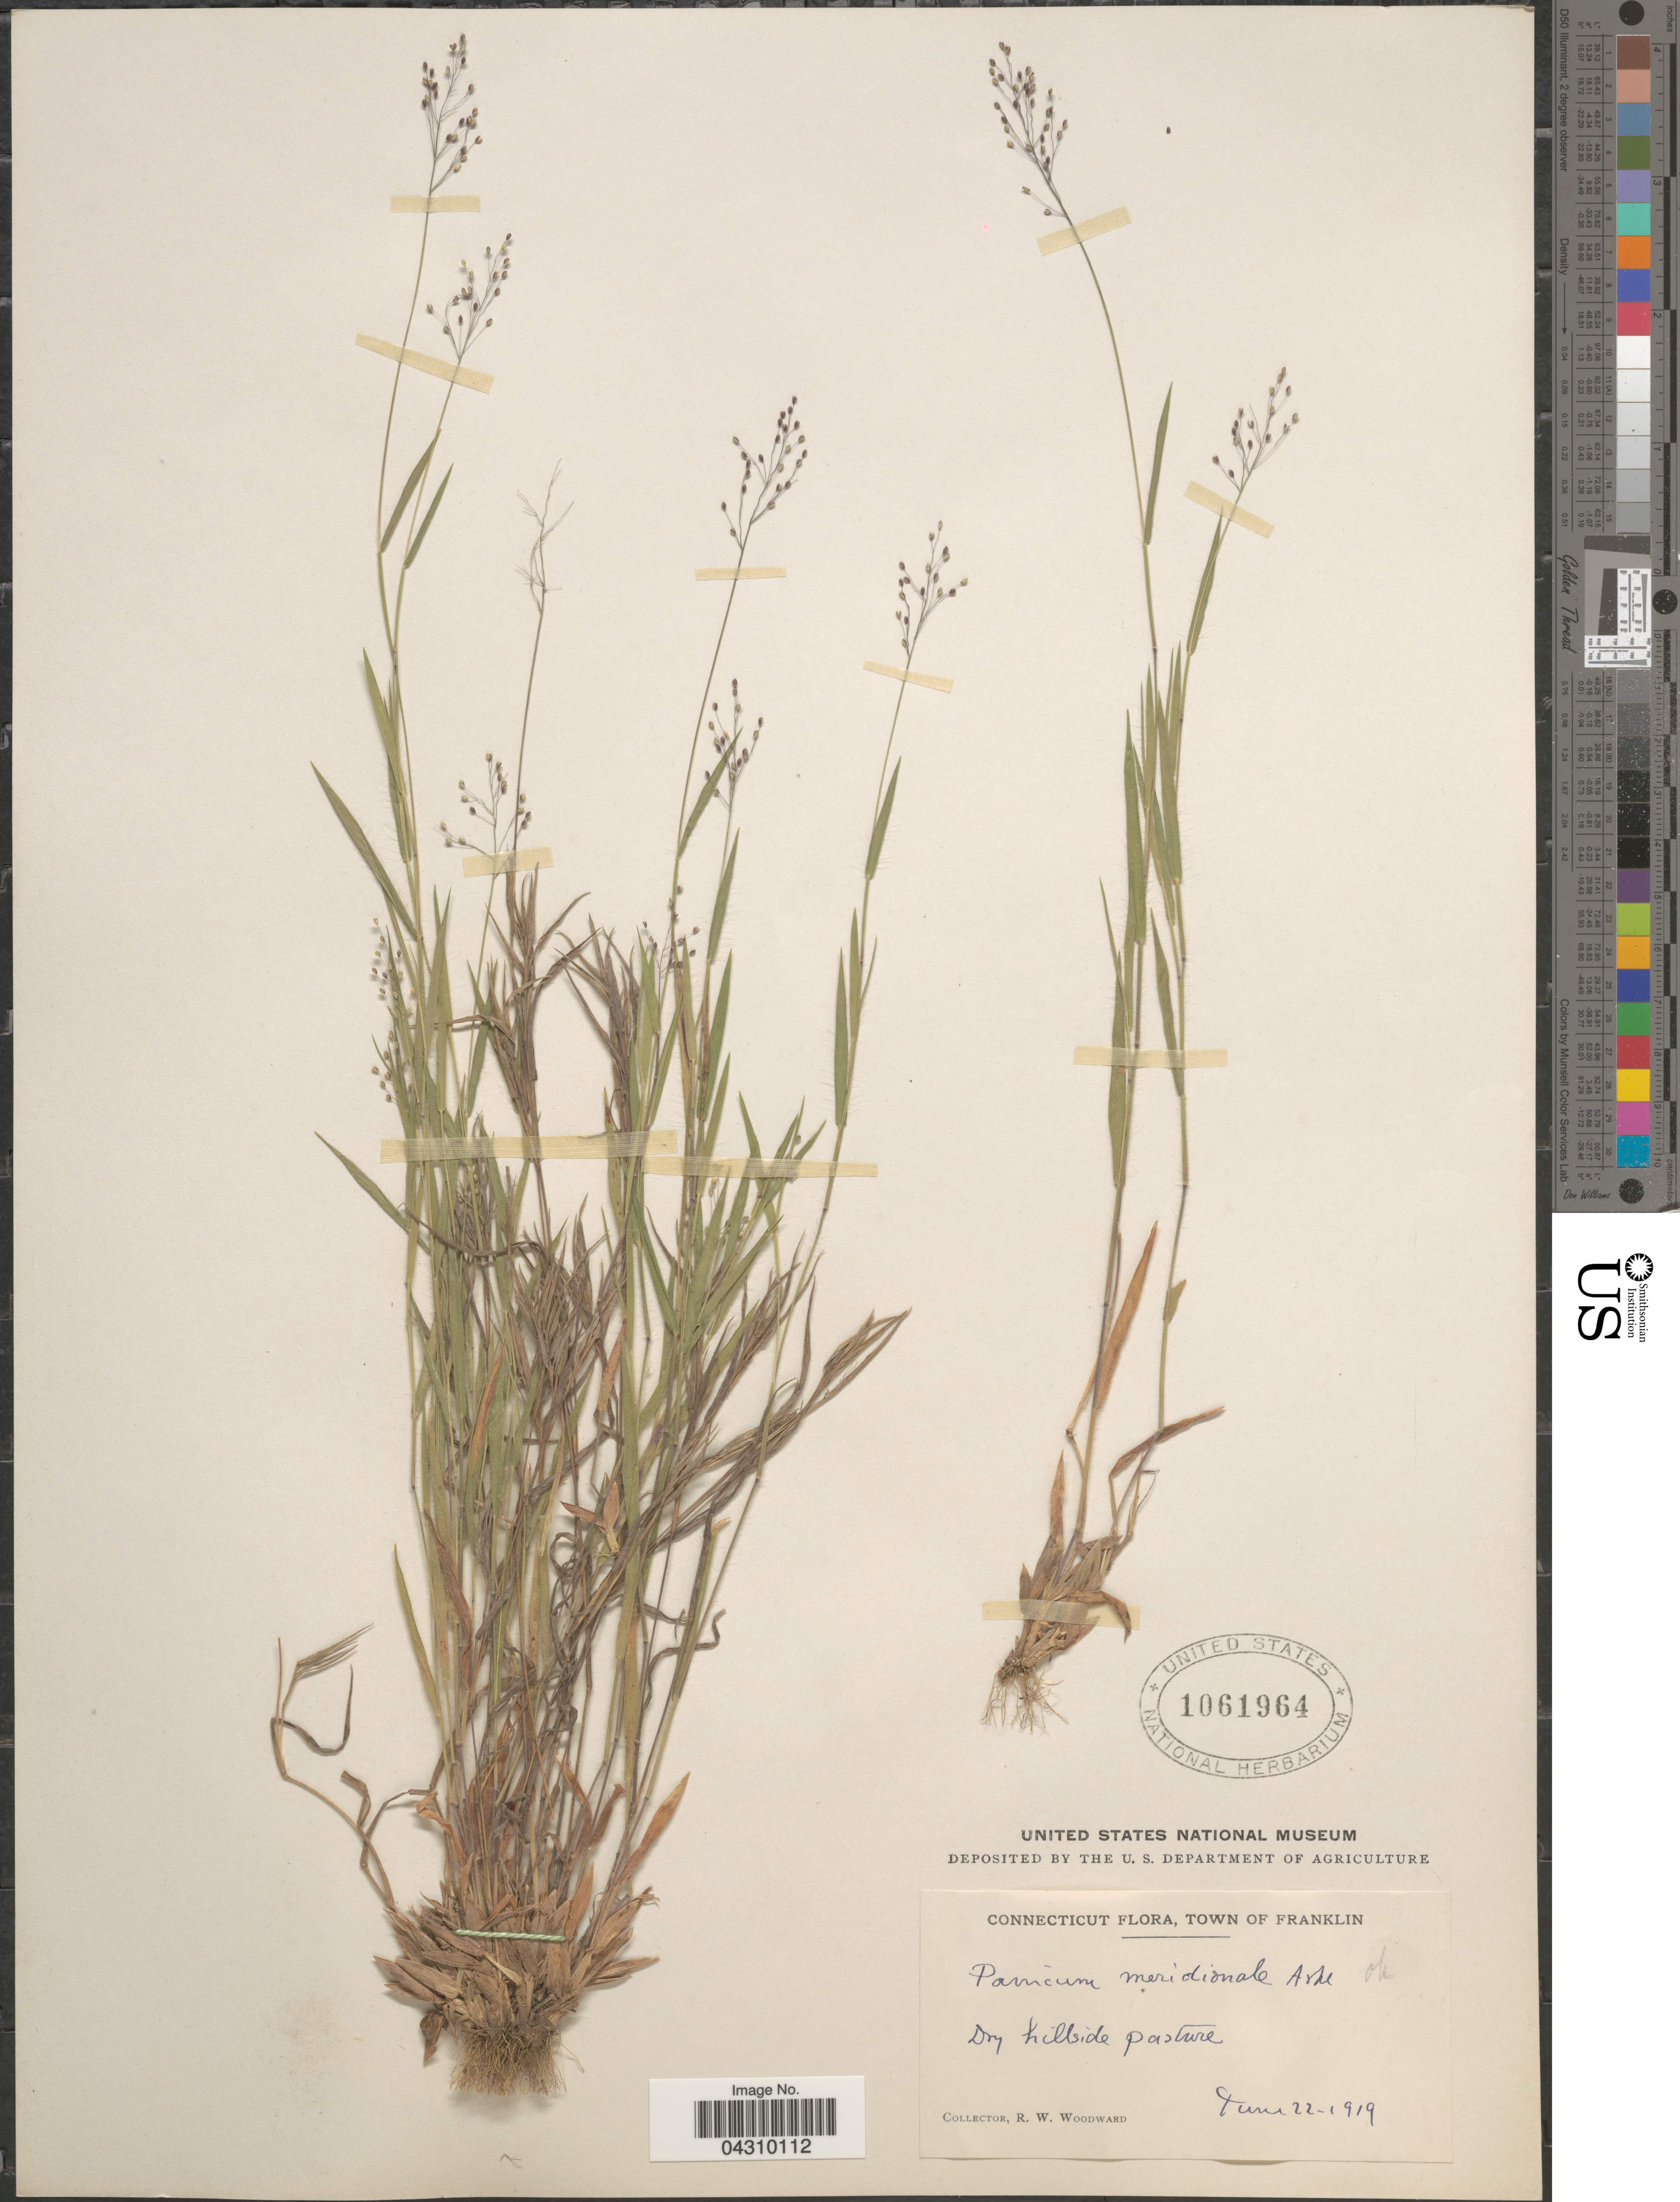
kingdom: Plantae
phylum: Tracheophyta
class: Liliopsida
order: Poales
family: Poaceae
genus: Dichanthelium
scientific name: Dichanthelium acuminatum var. acuminatum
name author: (Sw.) Gould & C.A. Clark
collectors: R. Woodward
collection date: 1919-06-22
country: United States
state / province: Connecticut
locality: Town of Franklin.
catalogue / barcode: US 1061964